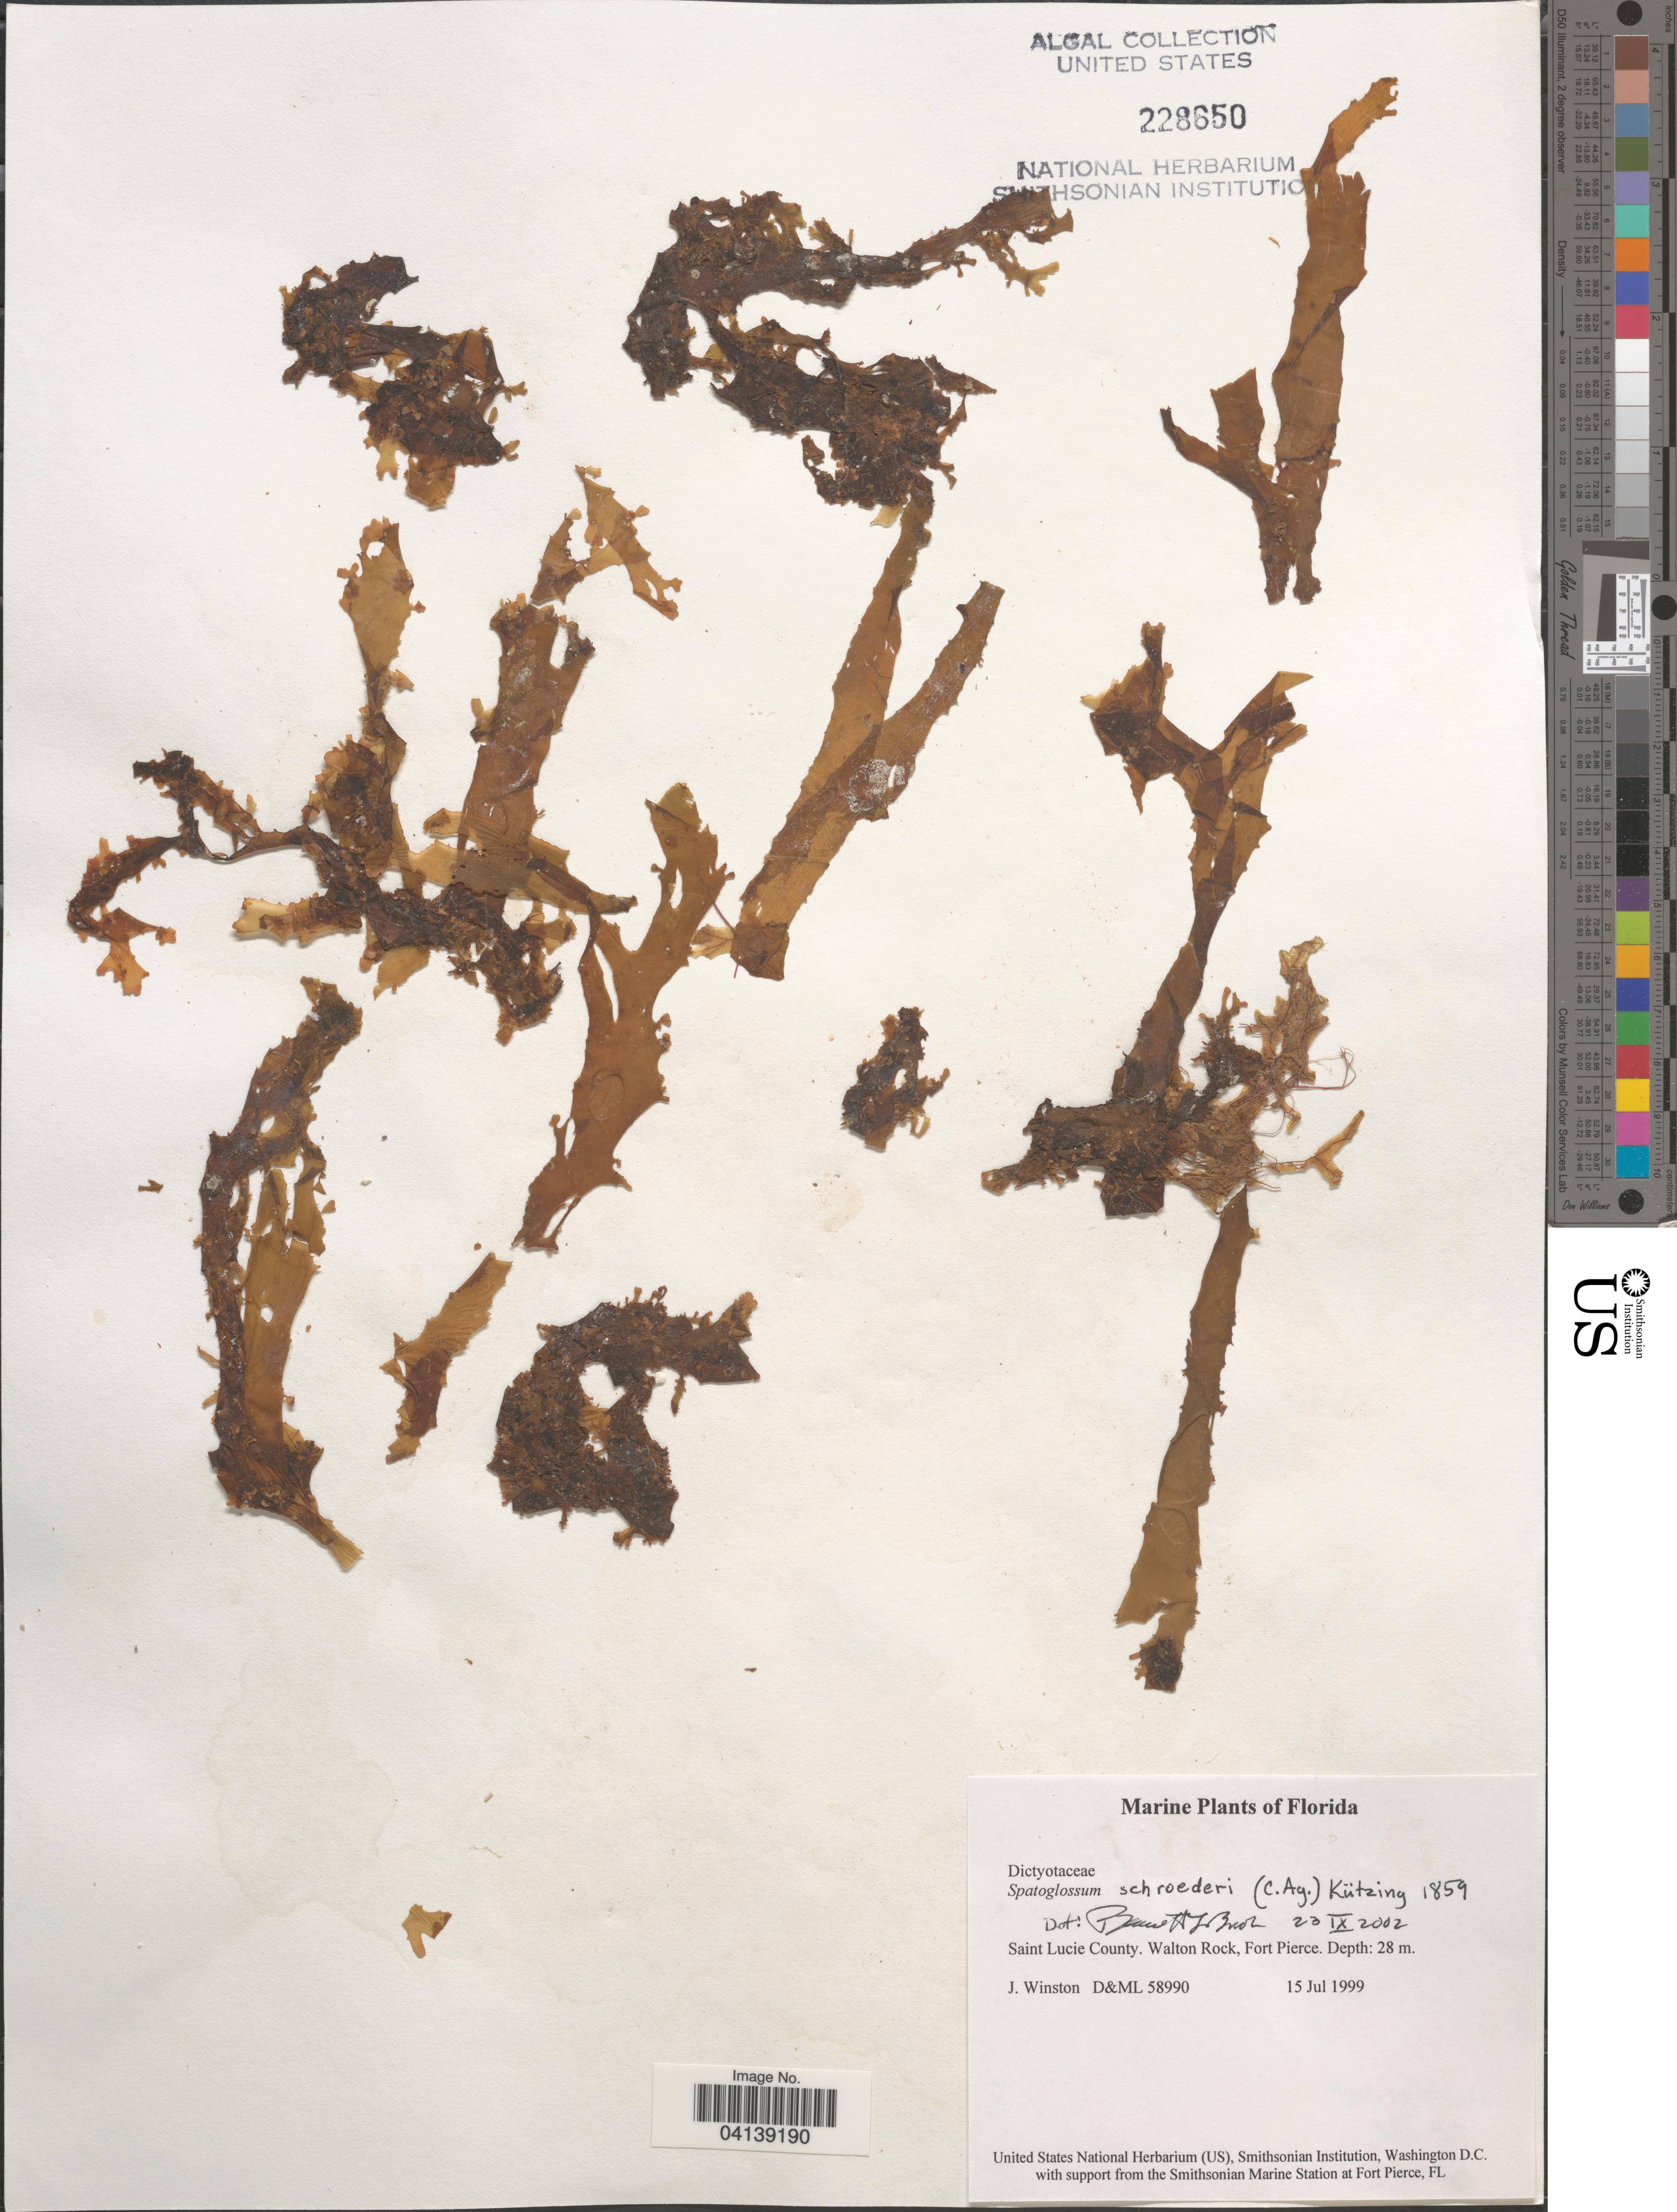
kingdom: Chromista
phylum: Ochrophyta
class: Phaeophyceae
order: Dictyotales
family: Dictyotaceae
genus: Spatoglossum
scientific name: Spatoglossum schroederi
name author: (C. Agardh) Kütz.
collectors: J. Winston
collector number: D&ML58990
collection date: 1999-07-15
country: United States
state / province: Florida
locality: Saint Lucie County. Walton Rock, Fort Pierce.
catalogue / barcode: US 228650